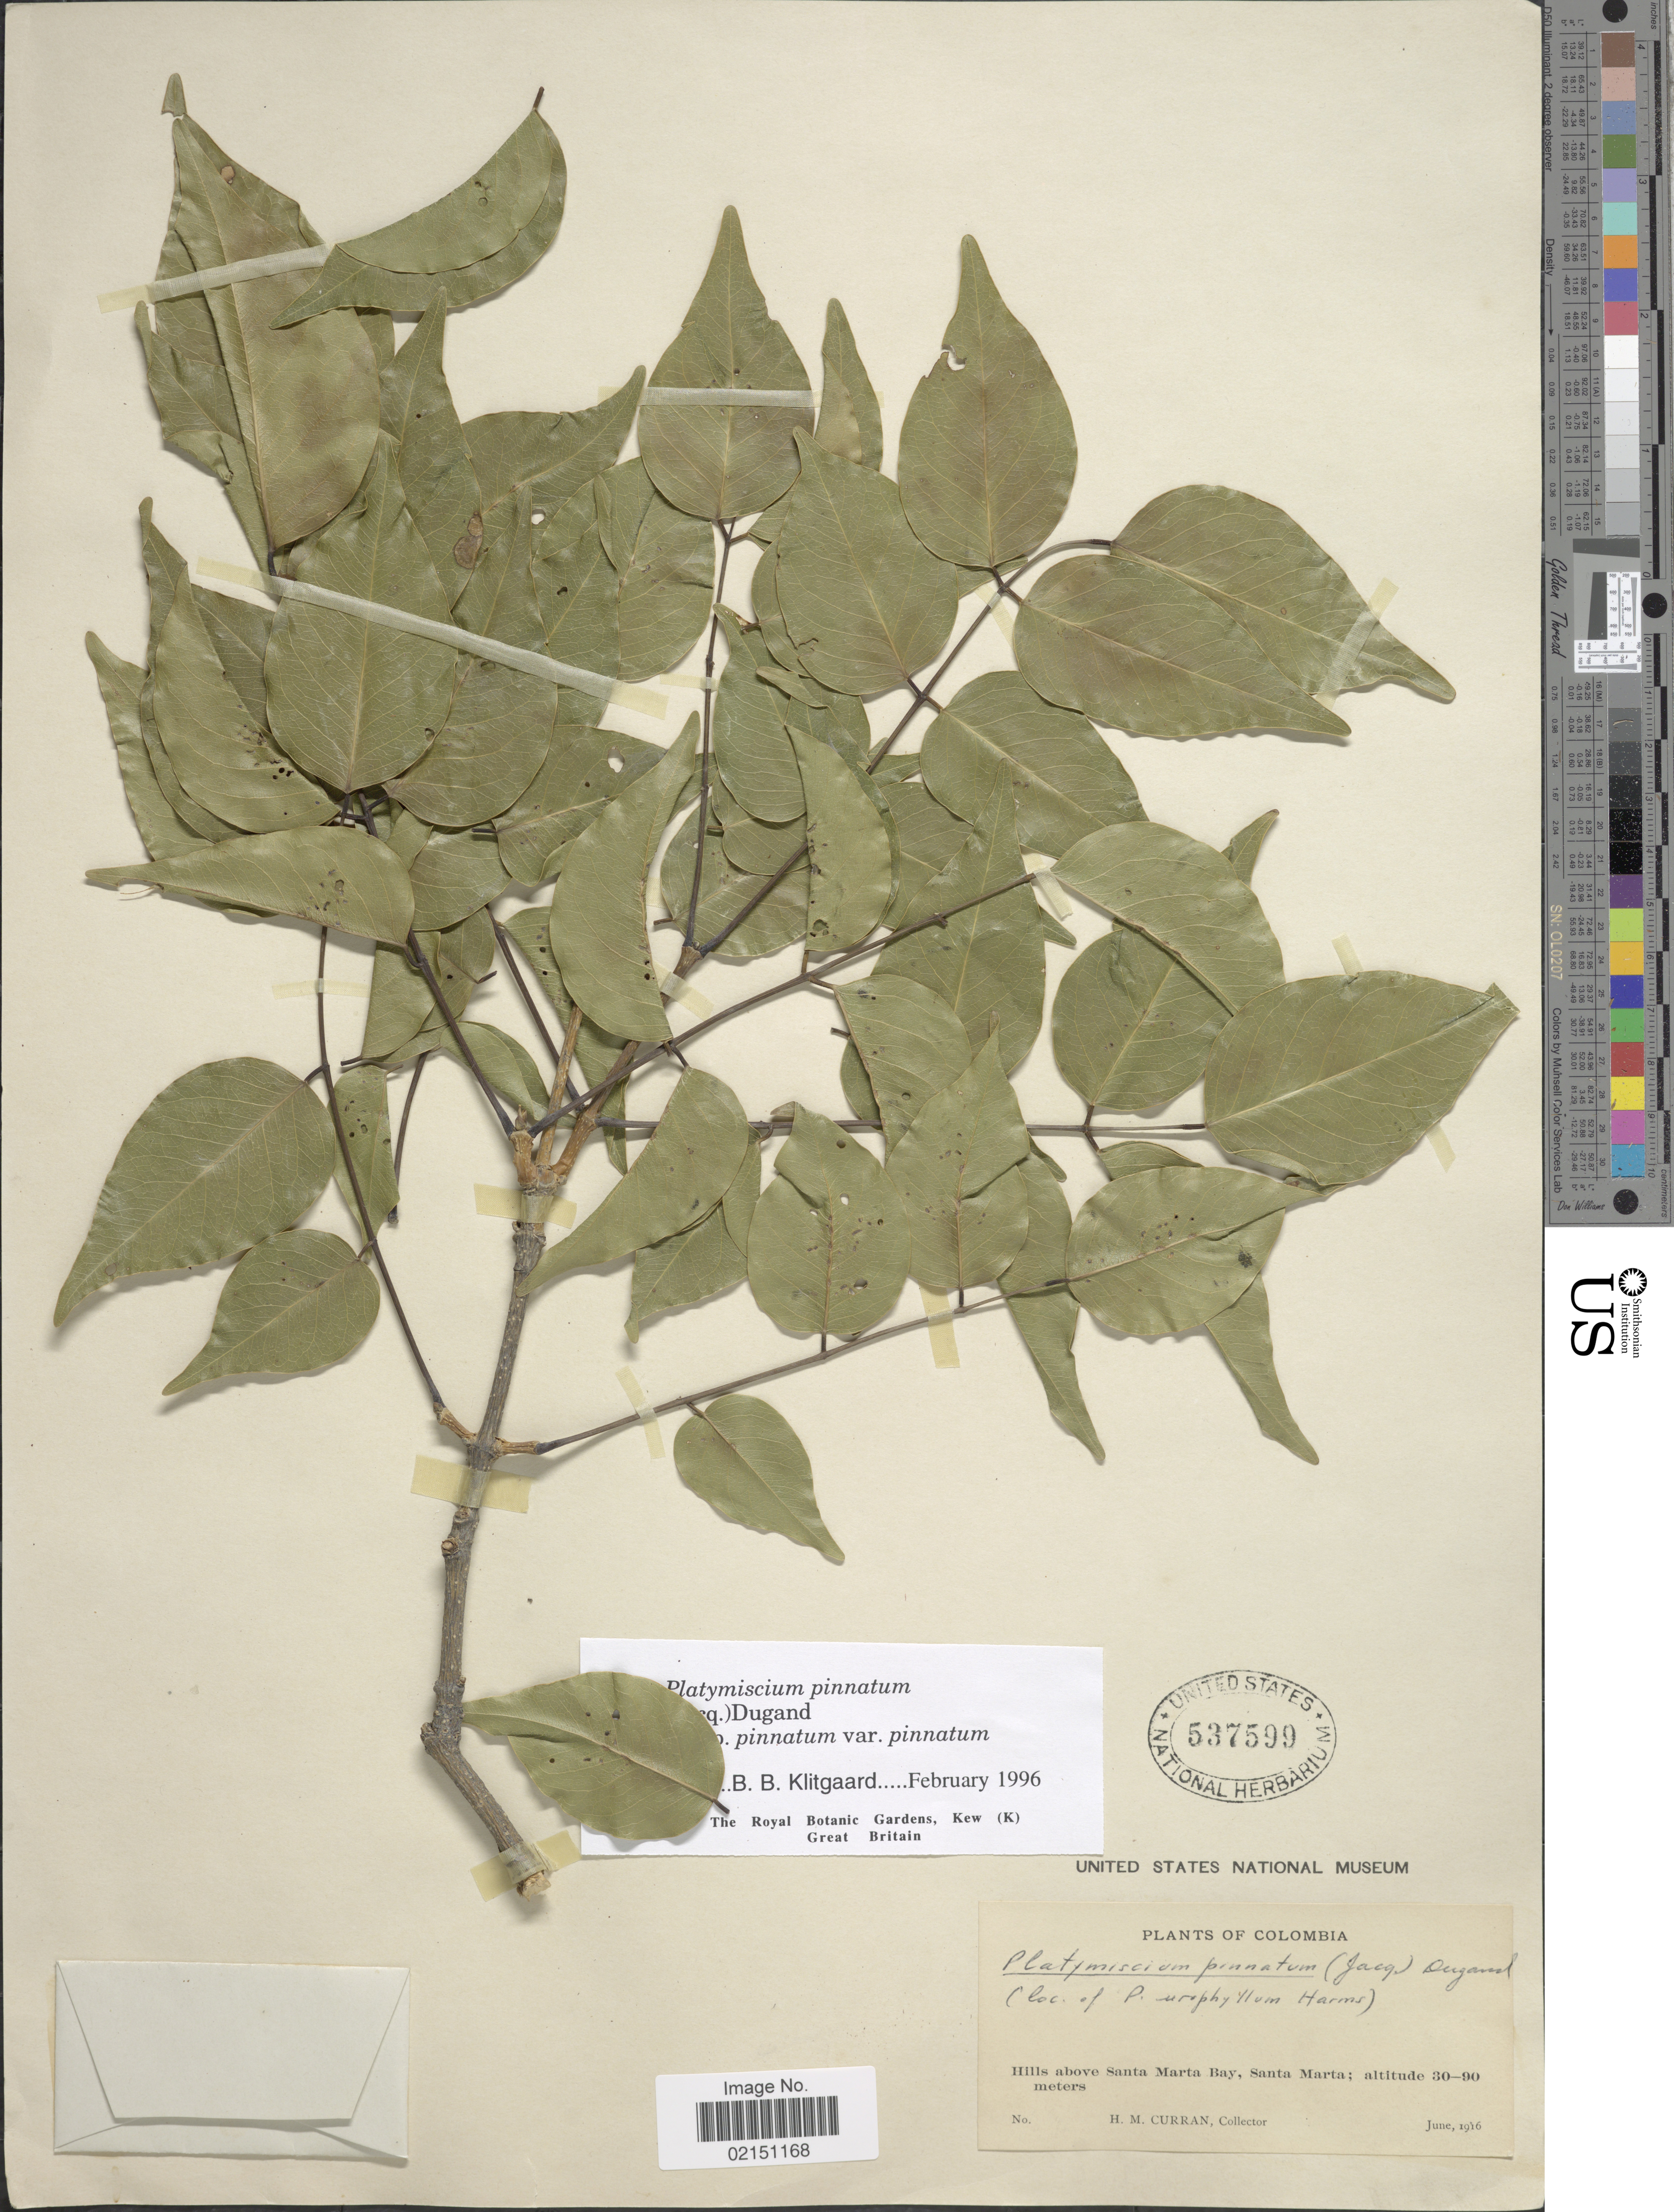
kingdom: Plantae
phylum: Tracheophyta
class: Magnoliopsida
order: Fabales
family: Fabaceae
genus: Platymiscium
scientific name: Platymiscium pinnatum var. pinnatum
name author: (Jacq.)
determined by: Klitgaard, B. B.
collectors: H. M. Curran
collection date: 1916-06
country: Colombia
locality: Hills above Santa Marta Bay, Santa Marta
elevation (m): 30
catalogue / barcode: US 537599